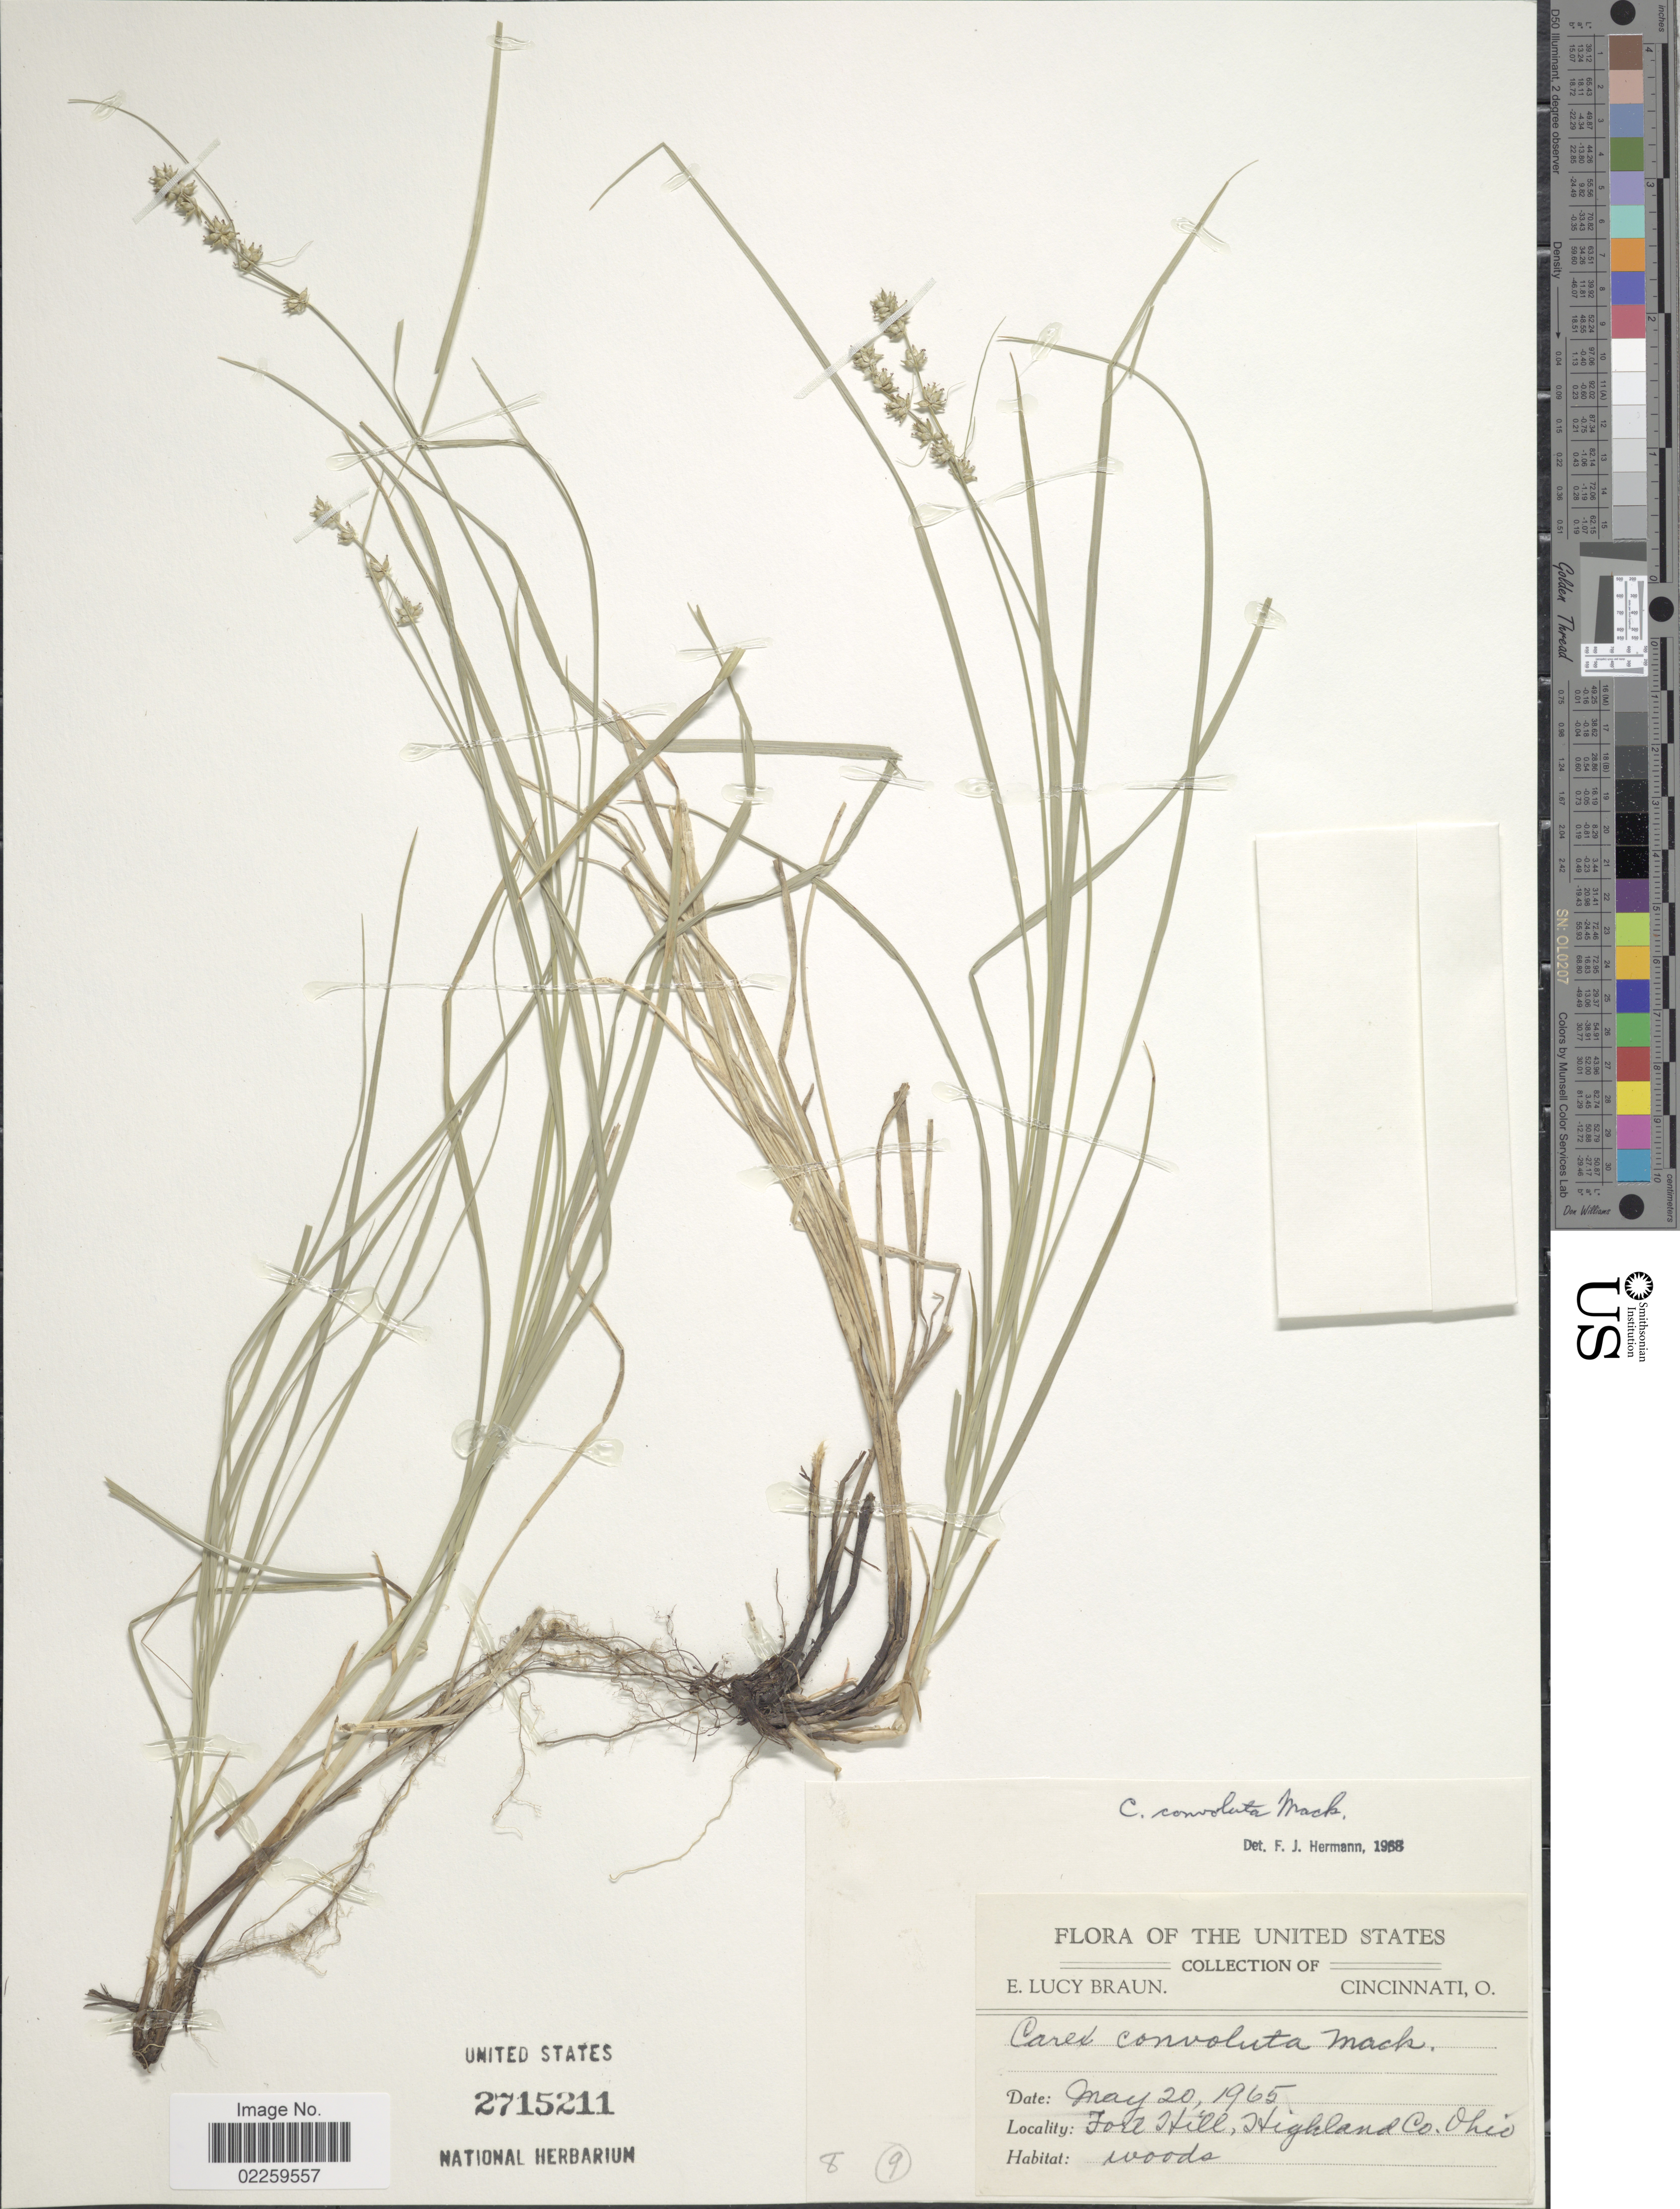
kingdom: Plantae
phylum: Tracheophyta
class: Liliopsida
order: Poales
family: Cyperaceae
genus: Carex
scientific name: Carex rosea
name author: Willd.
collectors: E. L. Braun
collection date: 1965-05-20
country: United States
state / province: Ohio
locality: Fort Gill, Highland Co. Ohio.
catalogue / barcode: US 2715211